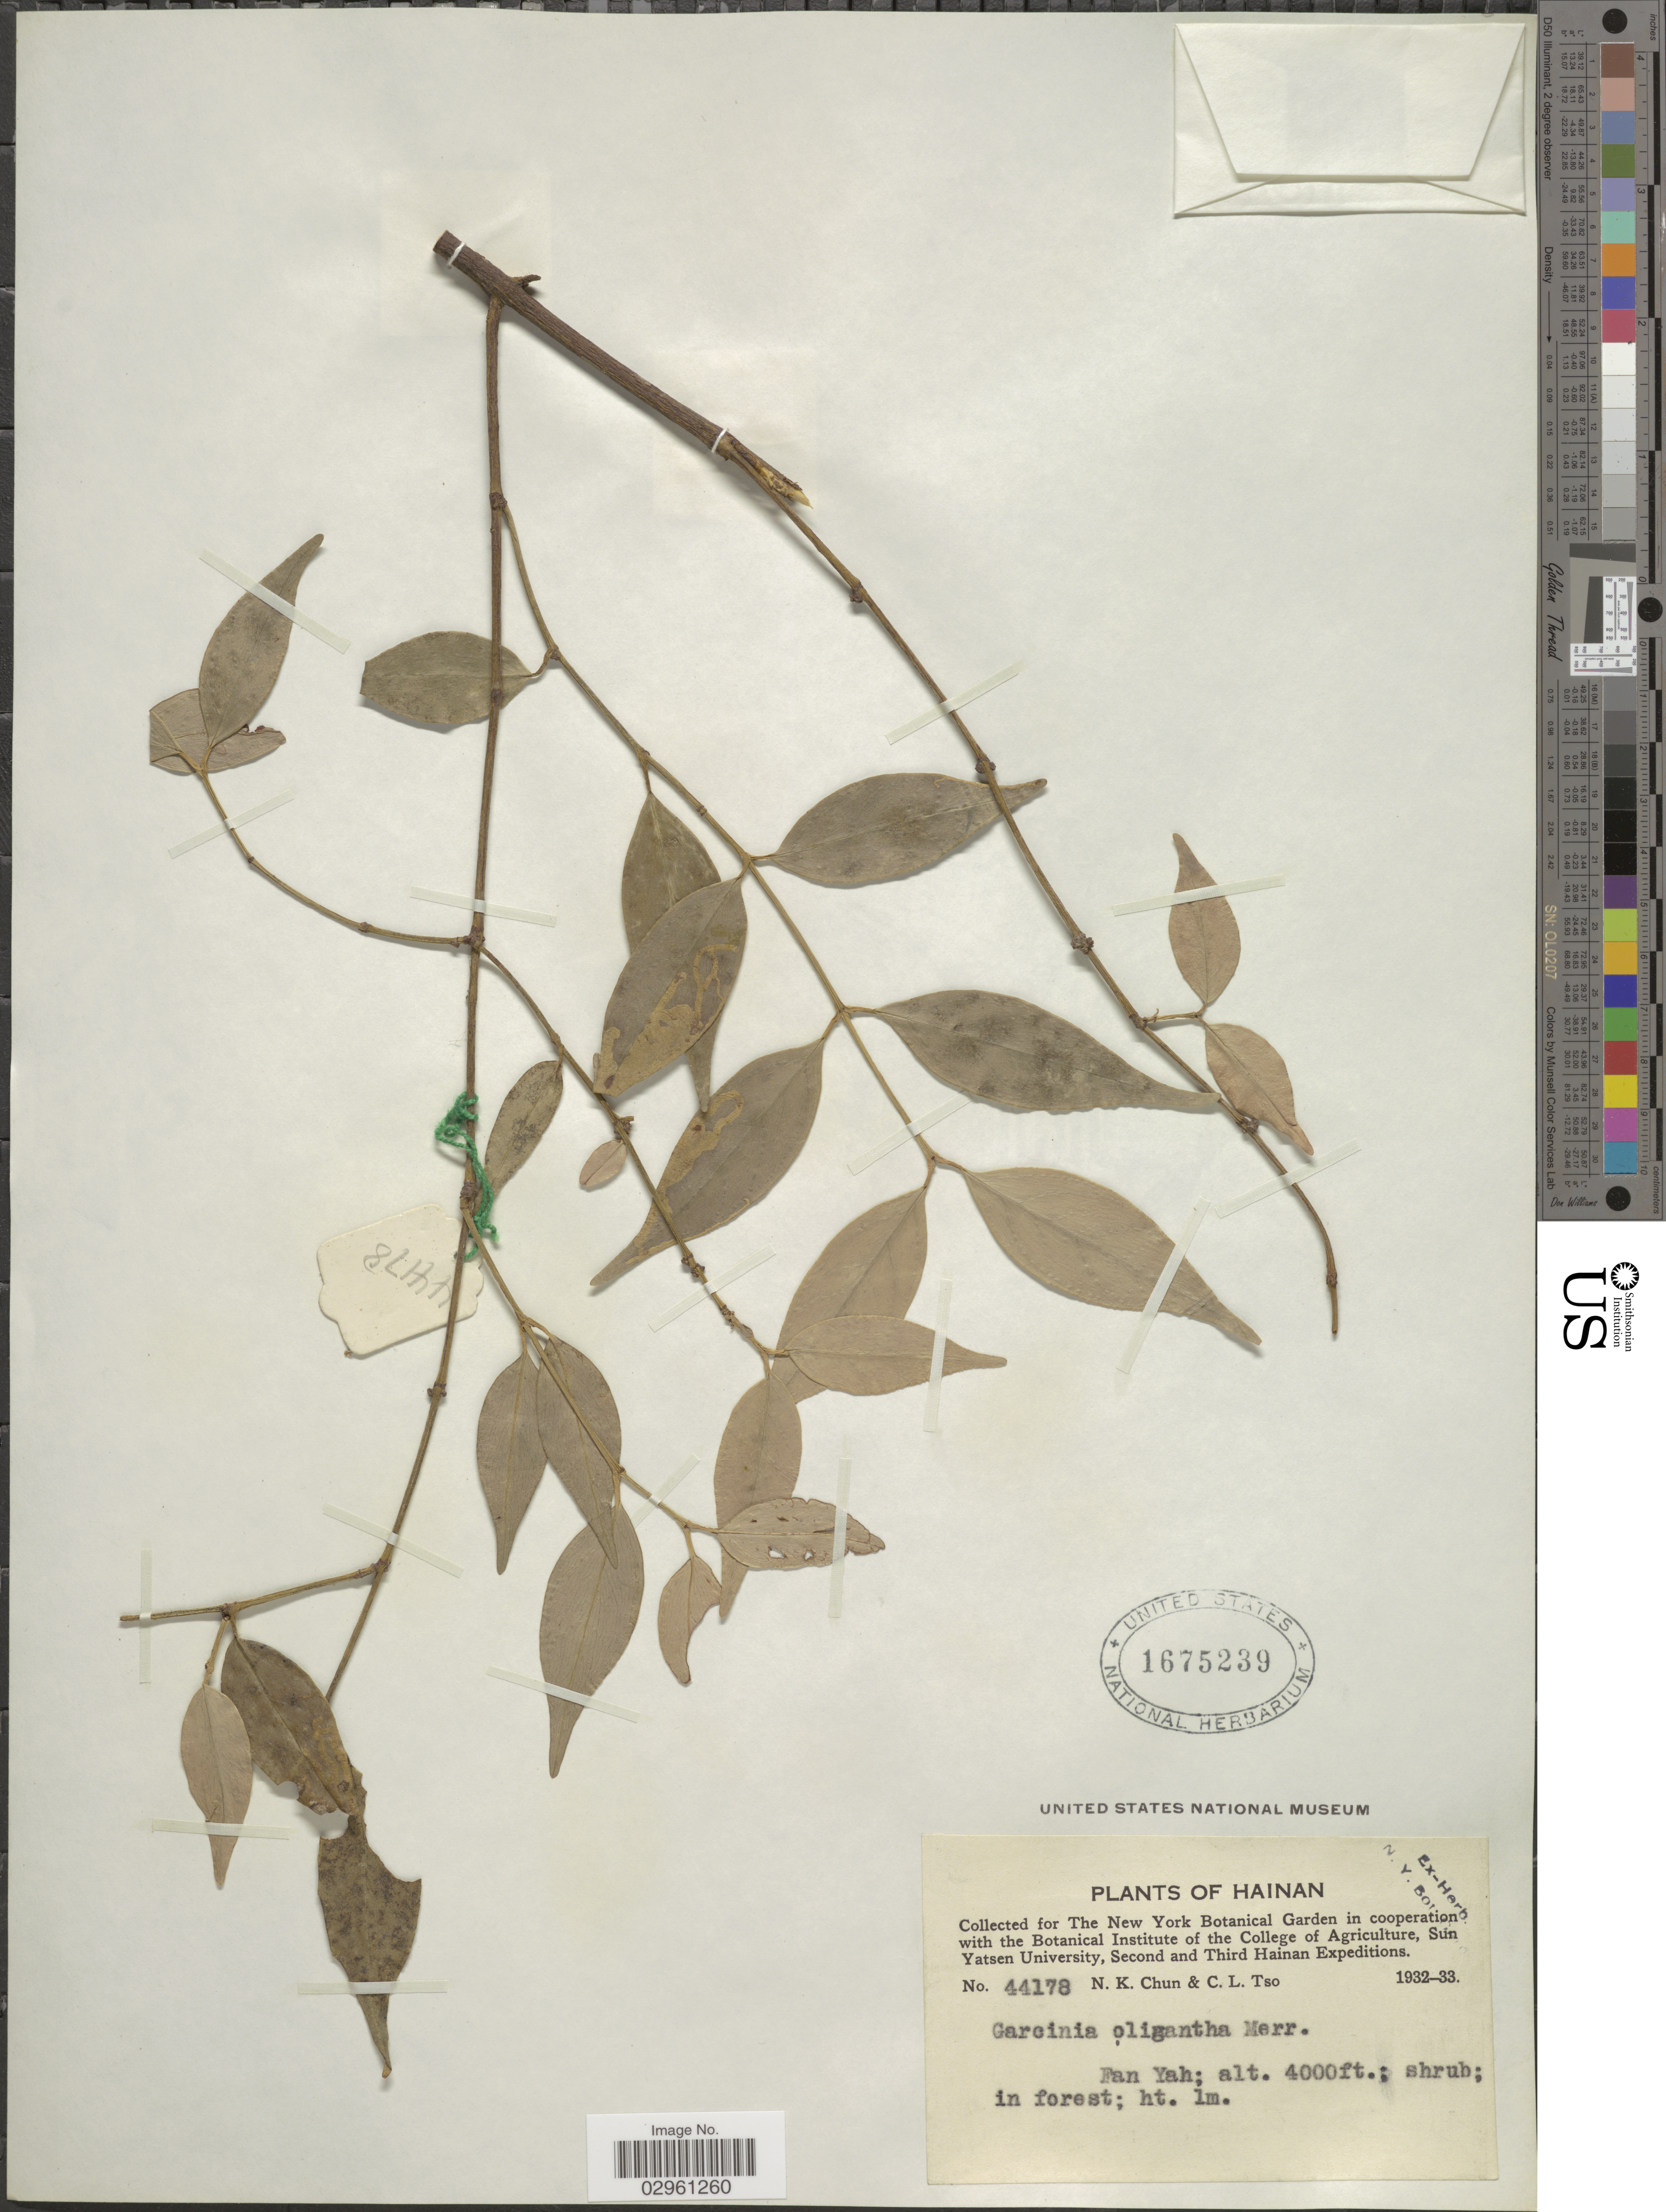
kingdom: Plantae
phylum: Tracheophyta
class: Magnoliopsida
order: Malpighiales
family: Clusiaceae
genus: Garcinia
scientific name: Garcinia oligantha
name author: Merr.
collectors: N. K. Chun & C. Tso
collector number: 44178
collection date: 1932/1933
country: China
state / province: Hainan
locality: Fan Yah.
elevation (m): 1219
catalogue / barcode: US 1675239